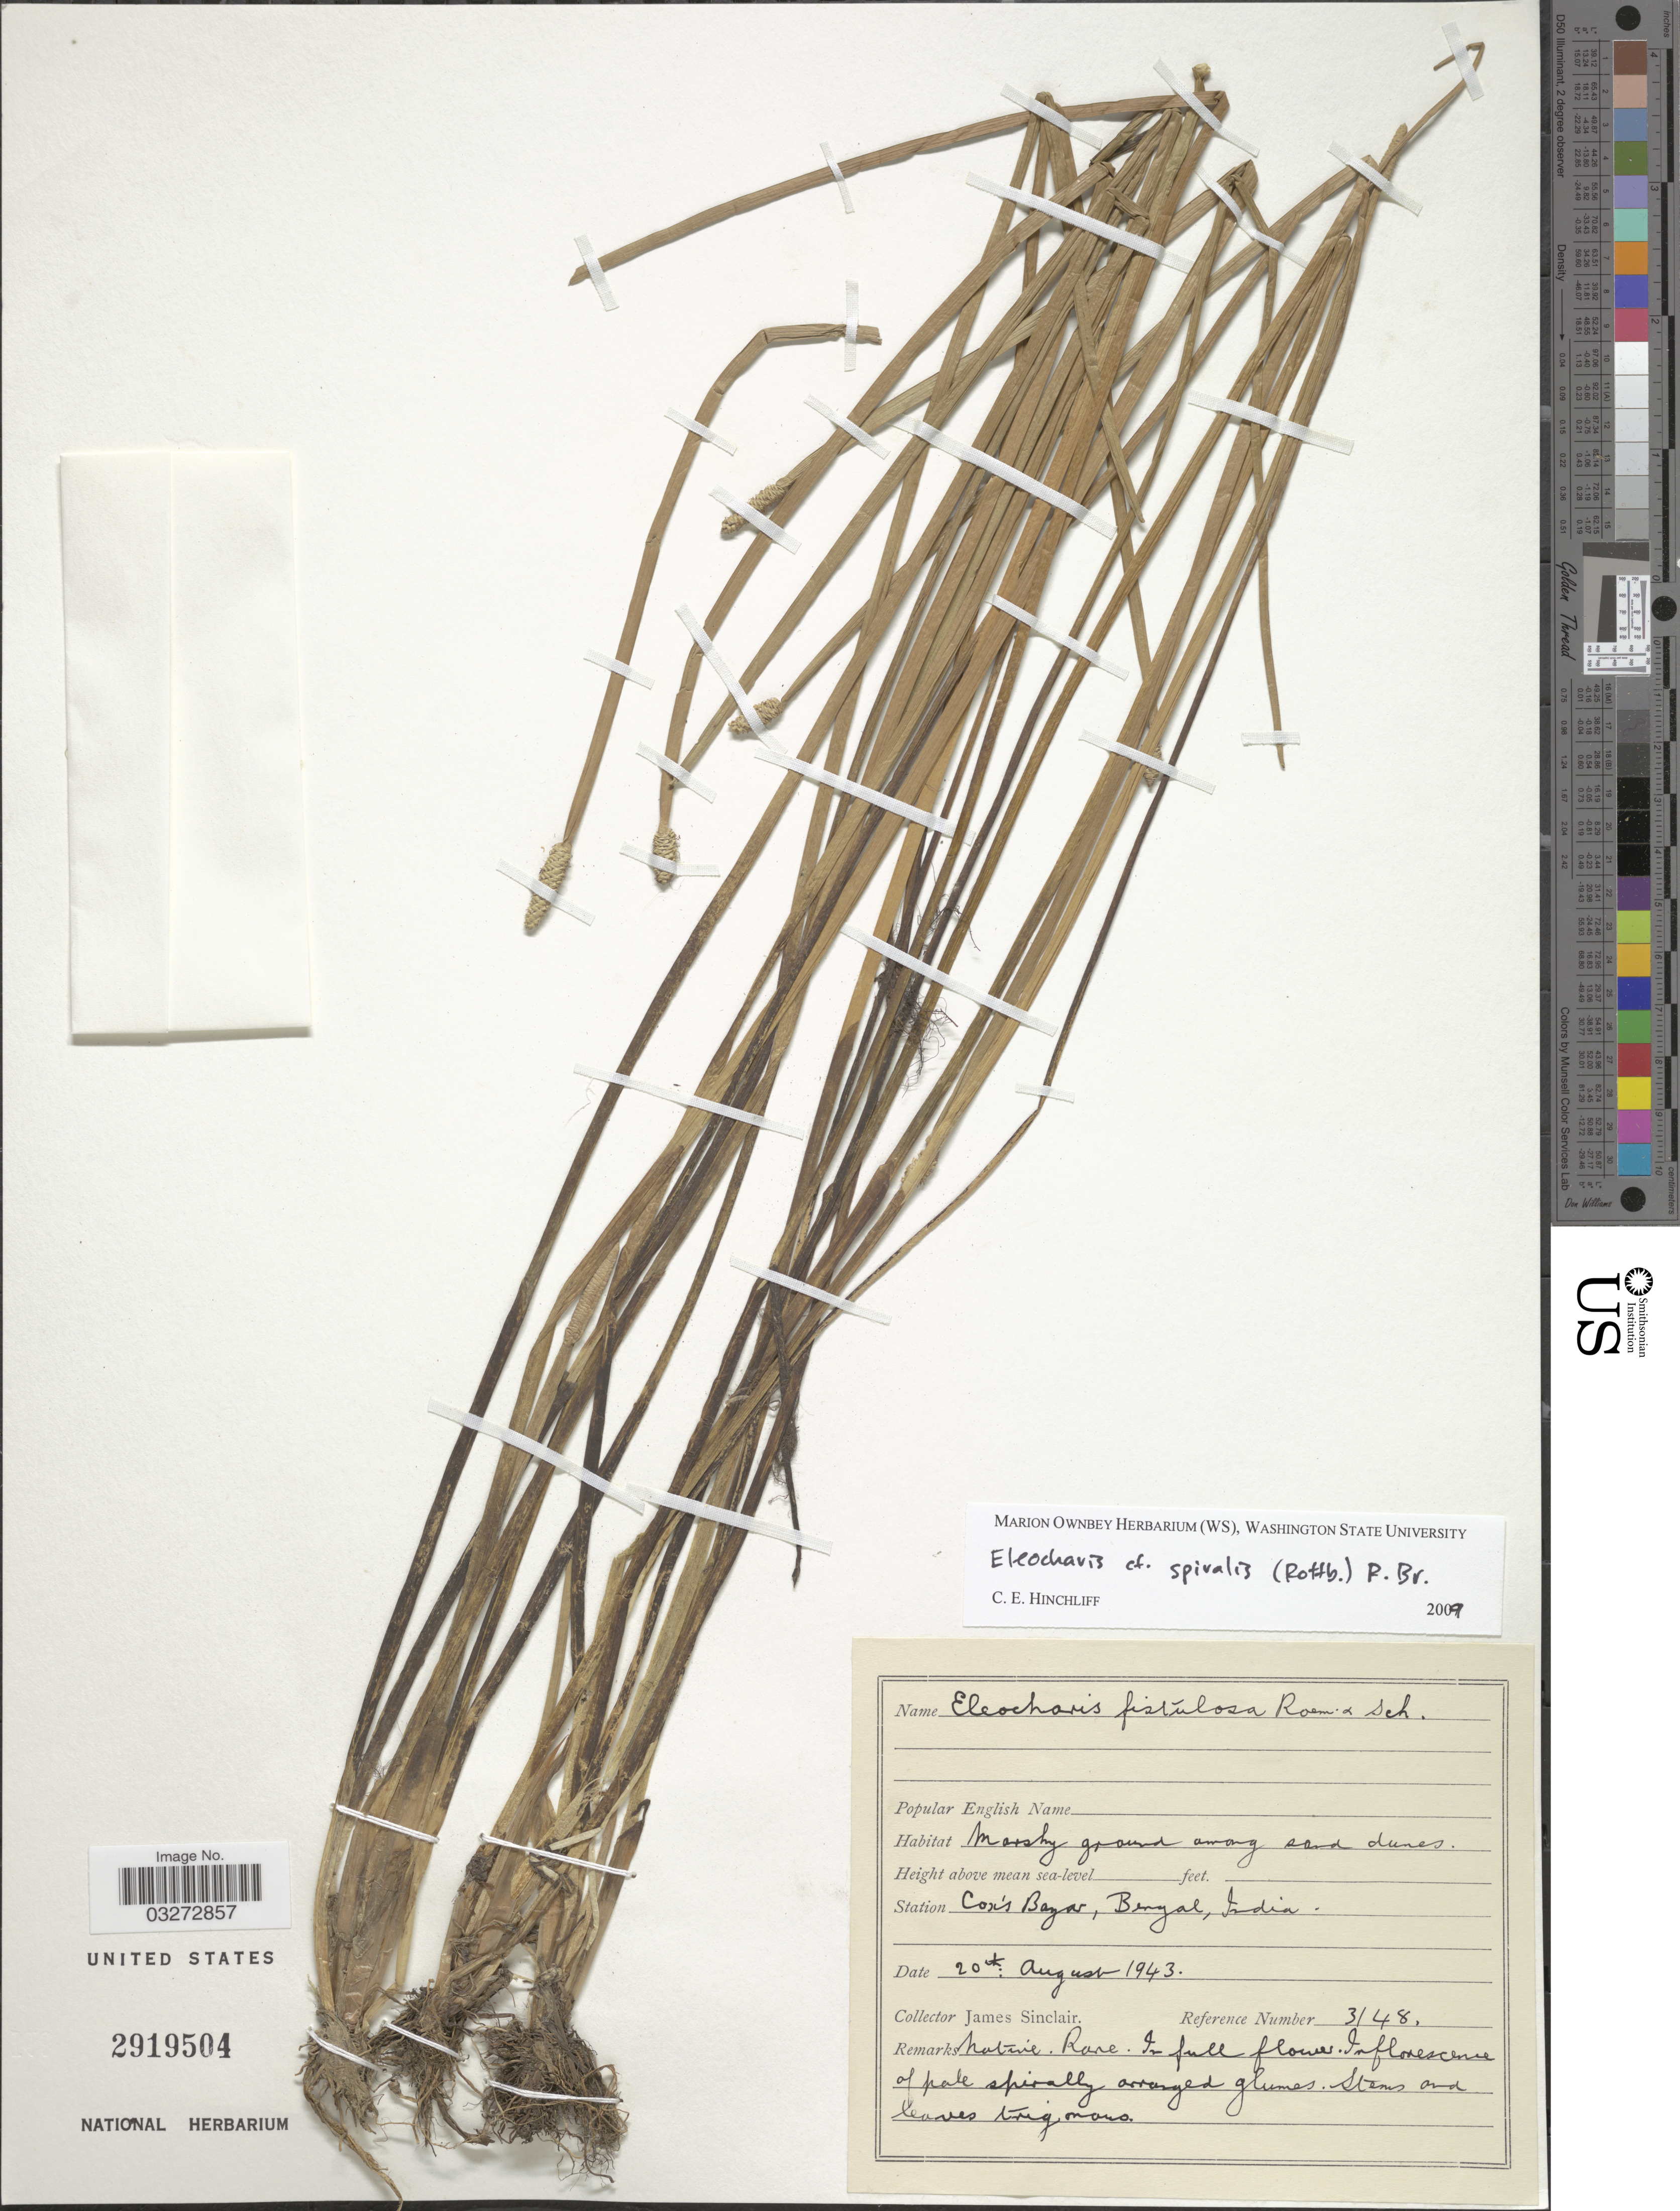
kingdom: Plantae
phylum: Tracheophyta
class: Liliopsida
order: Poales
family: Cyperaceae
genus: Eleocharis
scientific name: Eleocharis spiralis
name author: (Rottb.) Roem. & Schult.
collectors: J. Sinclair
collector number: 3148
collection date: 1943-08-20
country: Bangladesh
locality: Station Cox's Bazar, Bengal.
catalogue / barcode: US 2919504